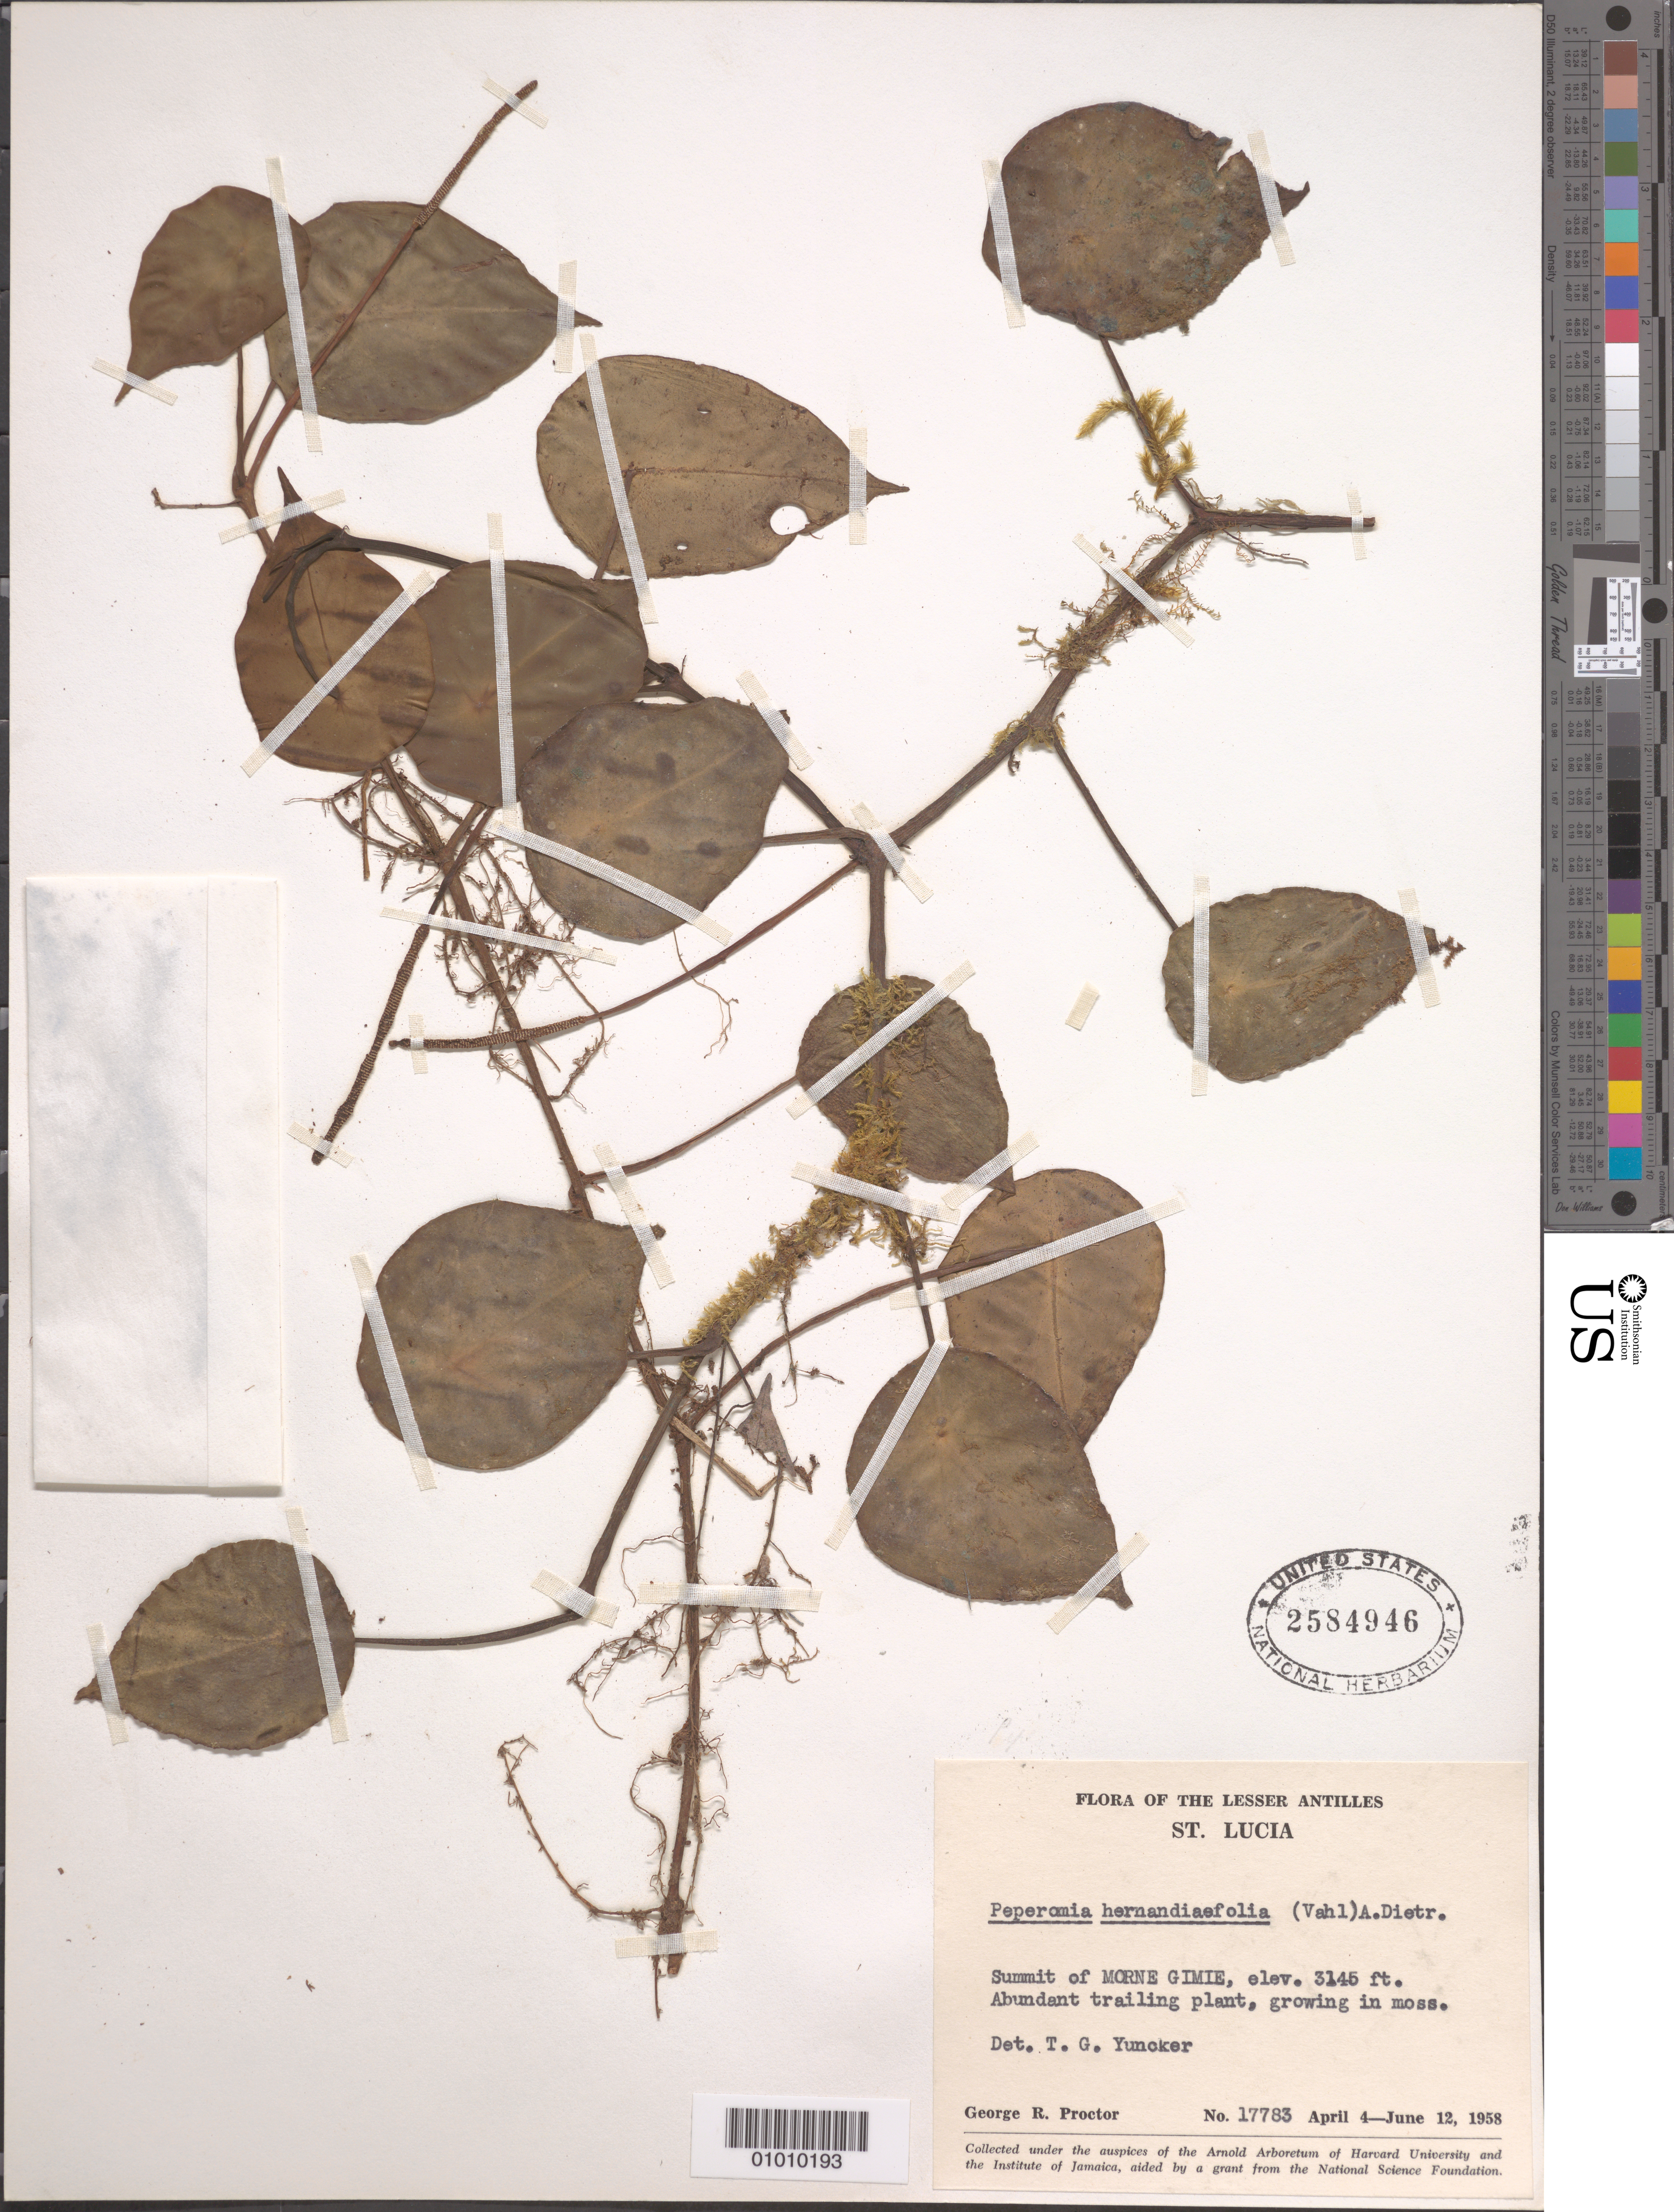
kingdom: Plantae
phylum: Tracheophyta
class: Magnoliopsida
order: Piperales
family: Piperaceae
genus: Peperomia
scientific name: Peperomia hernandiifolia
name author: (Vahl) A. Dietr.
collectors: G. R. Proctor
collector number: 17783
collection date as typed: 04 Apr 1958 to 12 Jun 1958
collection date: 1958-04-04/1958-06-12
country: St. Lucia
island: St. Lucia I.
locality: Summit of Morne Gimie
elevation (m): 959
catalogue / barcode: US 2584946